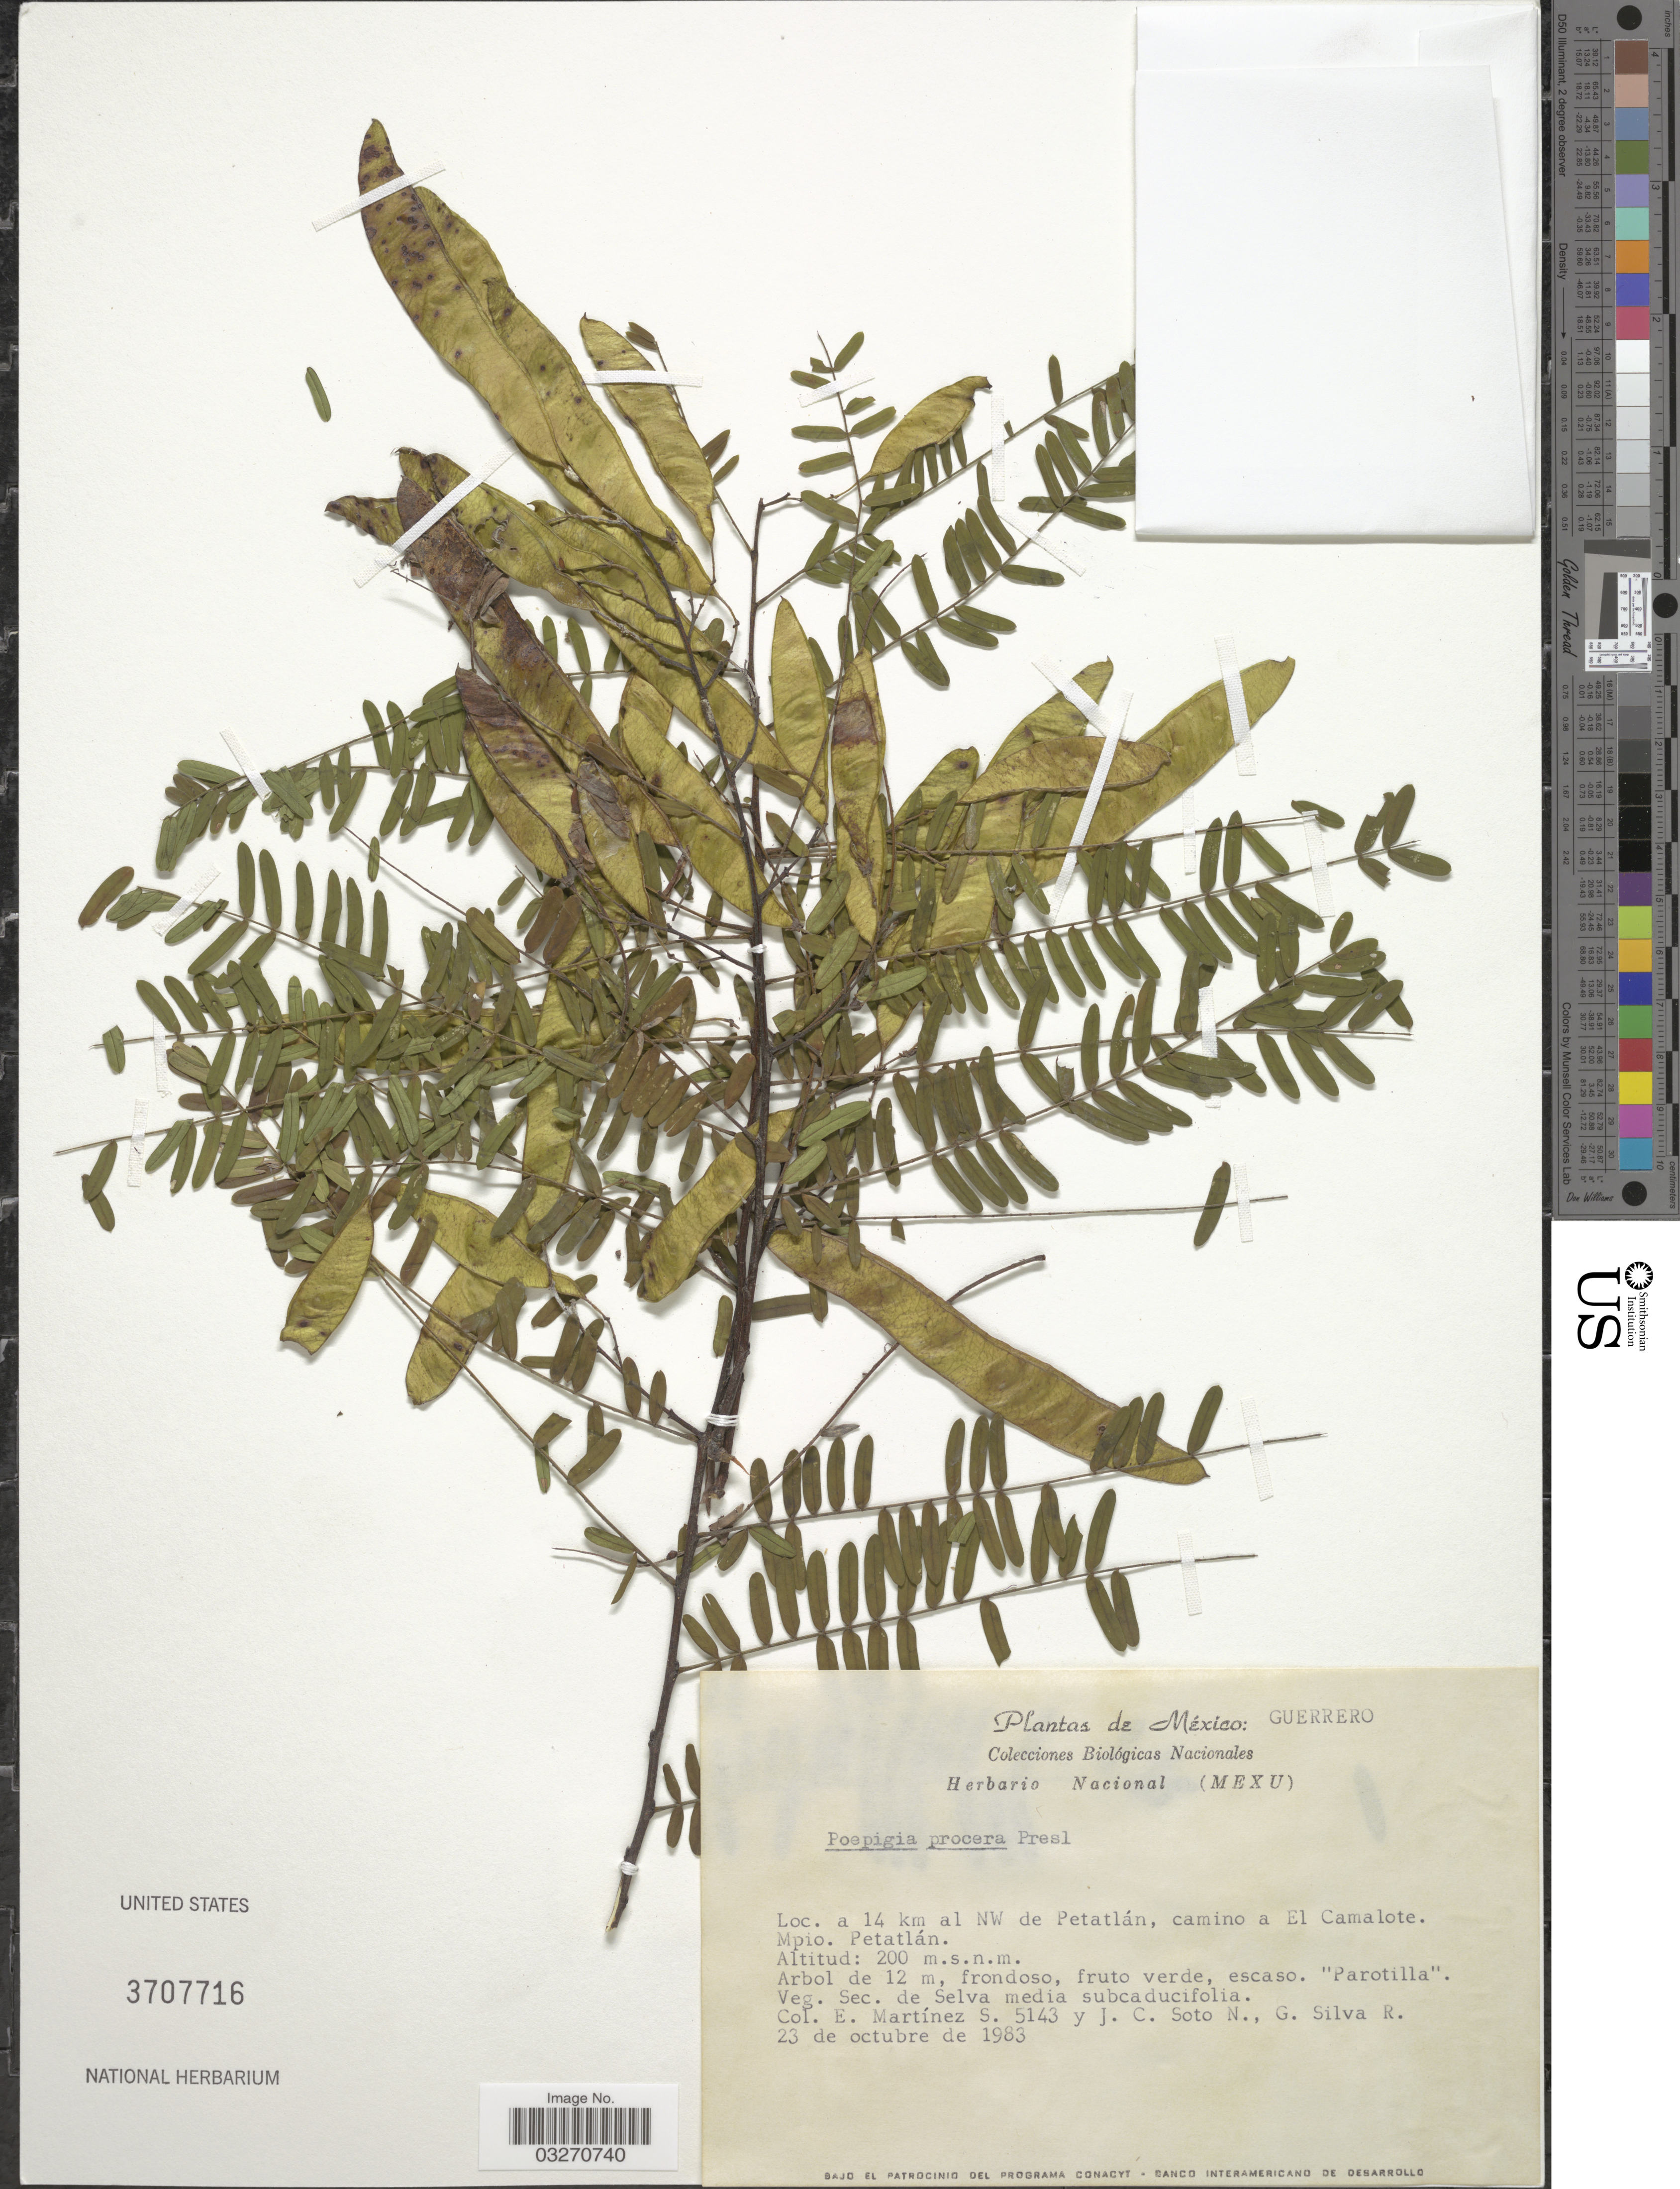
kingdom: Plantae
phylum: Tracheophyta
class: Magnoliopsida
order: Fabales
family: Fabaceae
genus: Poeppigia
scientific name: Poeppigia procera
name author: C. Presl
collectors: E. M. Martínez S., J. C. Soto Núñez & G. Silva R.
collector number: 5143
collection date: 1983-10-23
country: Mexico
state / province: Guerrero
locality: A 14 km al NW de Petatlán, camino a El Camalote. Mpio. Petatlán.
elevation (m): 200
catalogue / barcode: US 3707716